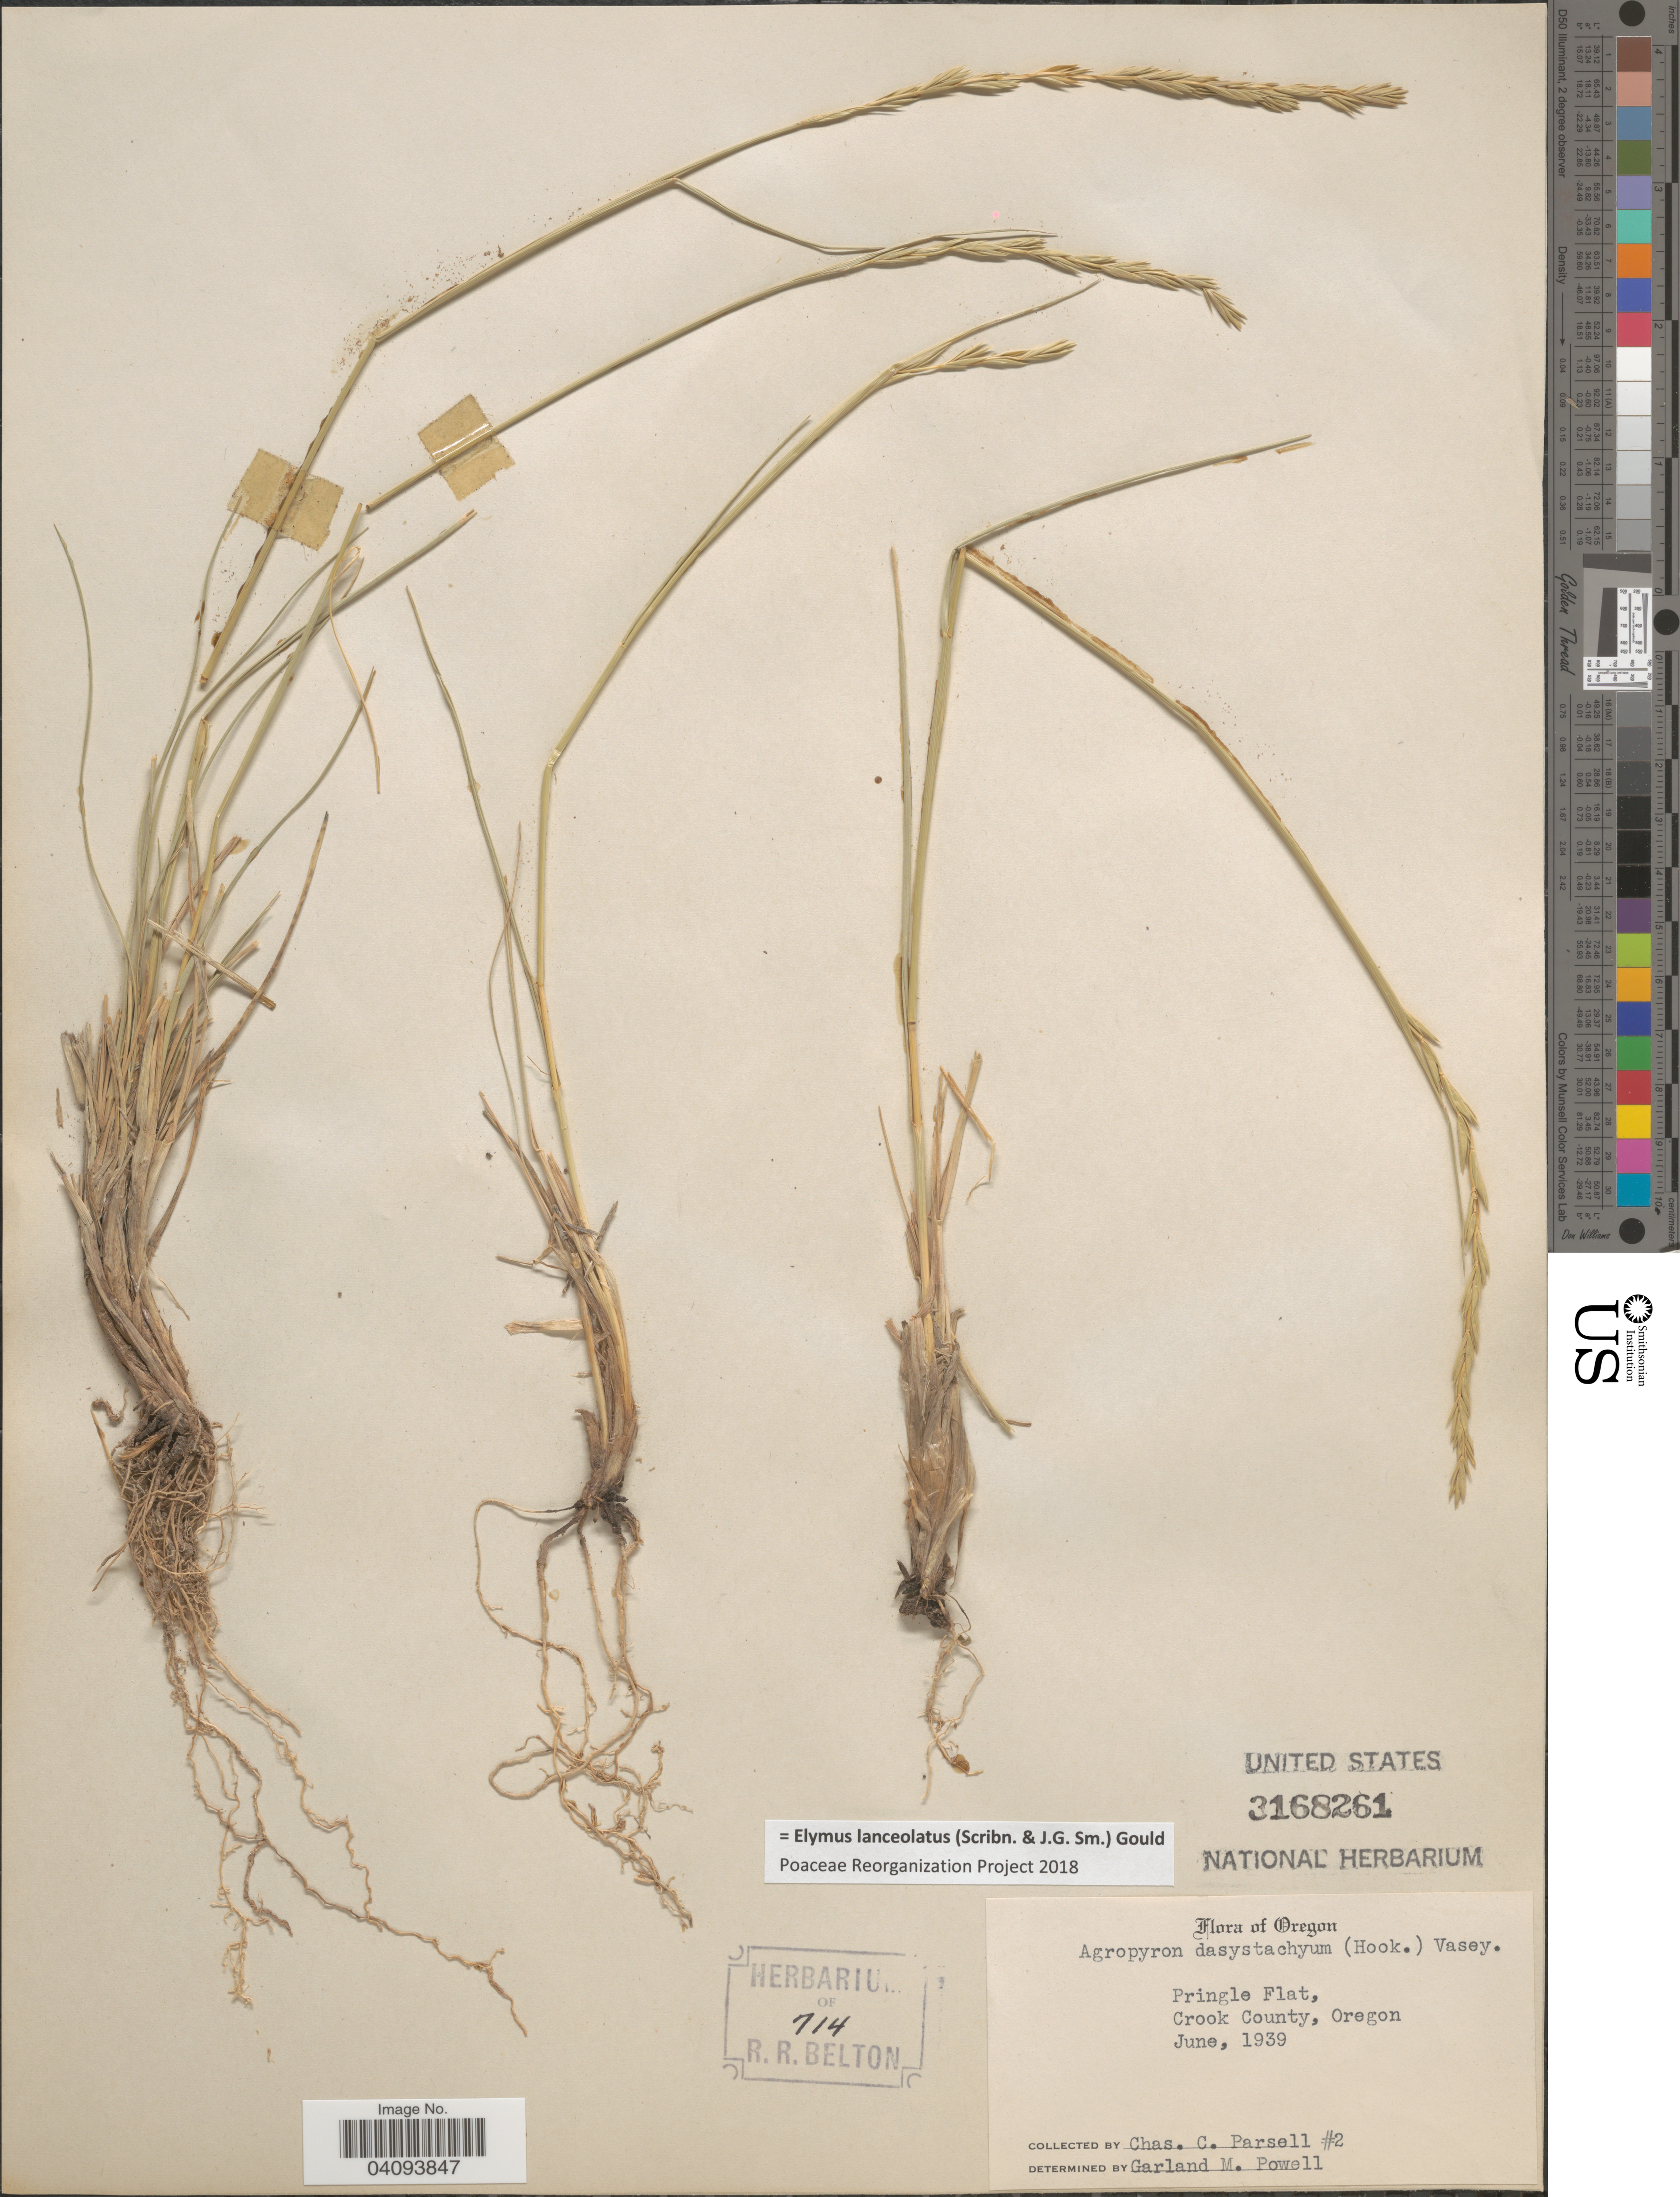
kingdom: Plantae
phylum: Tracheophyta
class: Liliopsida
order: Poales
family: Poaceae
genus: Elymus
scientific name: Elymus lanceolatus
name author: (Scribn. & J.G. Sm.) Gould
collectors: C. Parsell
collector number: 2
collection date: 1939-06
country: United States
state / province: Oregon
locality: Pringle Flat, Crook County.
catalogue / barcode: US 3168261